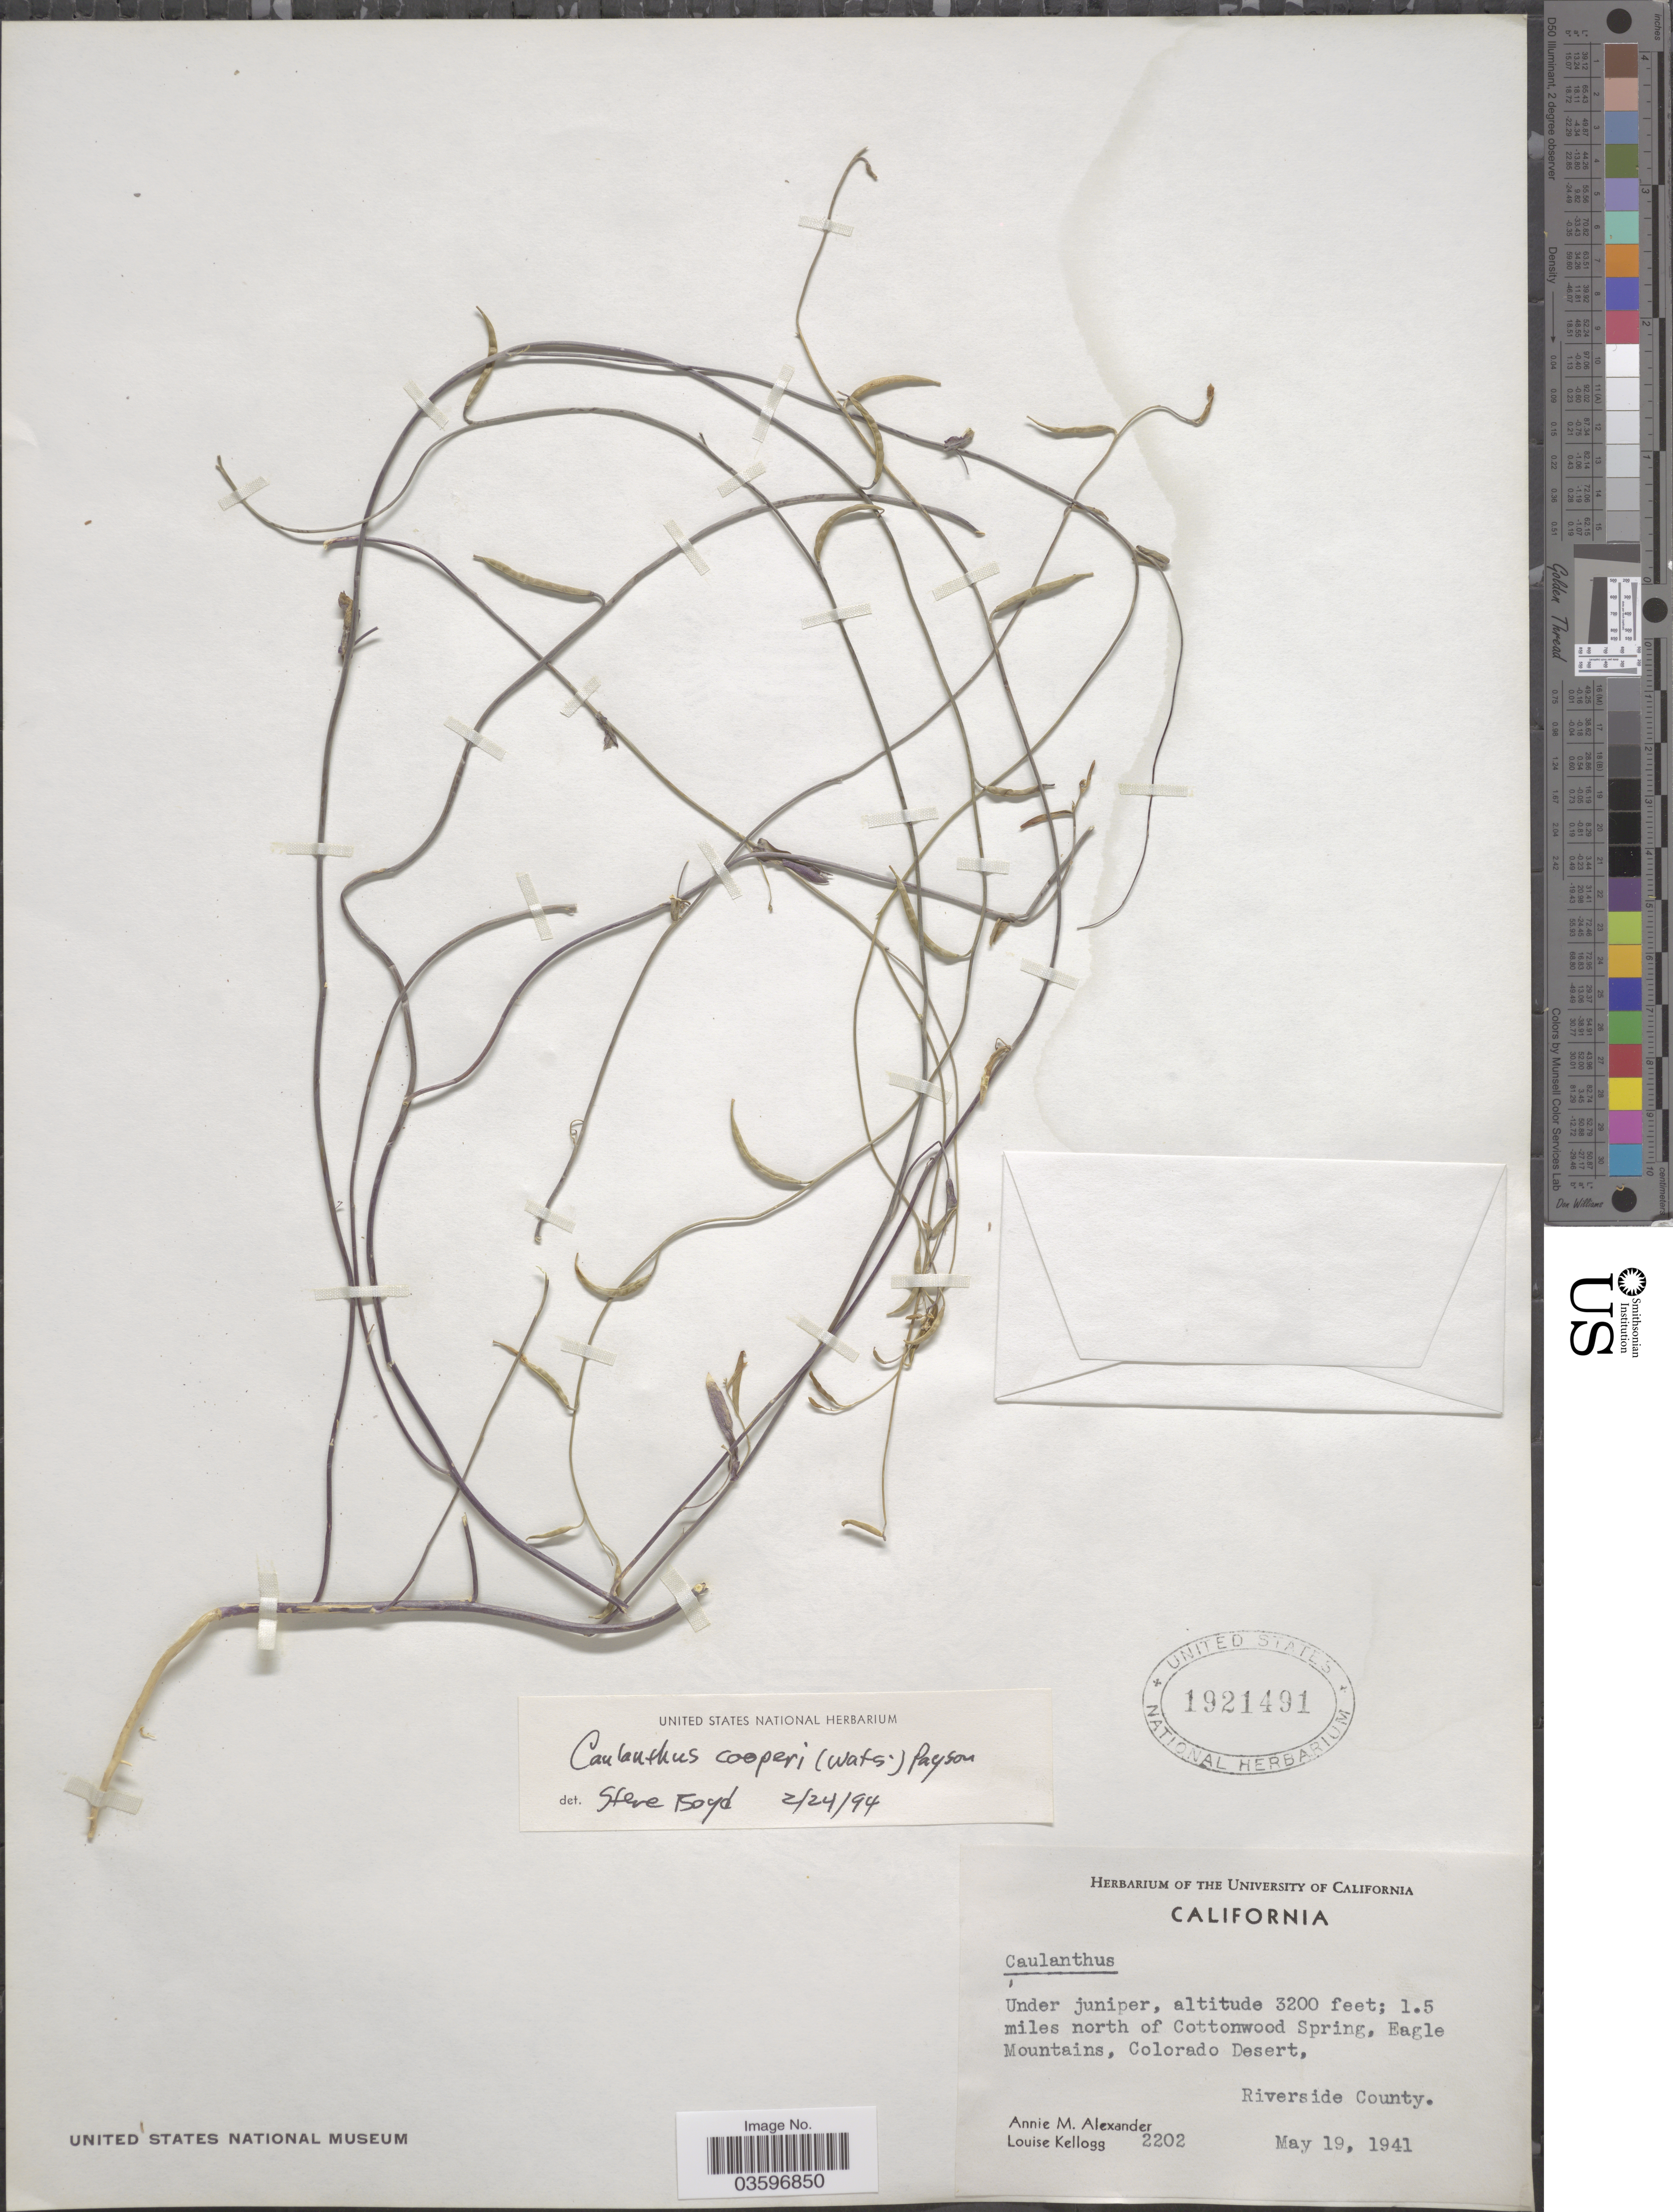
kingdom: Plantae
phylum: Tracheophyta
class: Magnoliopsida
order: Brassicales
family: Brassicaceae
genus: Caulanthus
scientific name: Caulanthus cooperi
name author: (S. Watson) Payson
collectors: A. M. Alexander & L. Kellogg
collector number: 2202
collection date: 1941-05-19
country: United States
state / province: California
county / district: Riverside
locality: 1.5 miles north of Cottonwood Spring, Eagle Mountains, Colorado Desert. Riverside County.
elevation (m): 975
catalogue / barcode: US 1921491